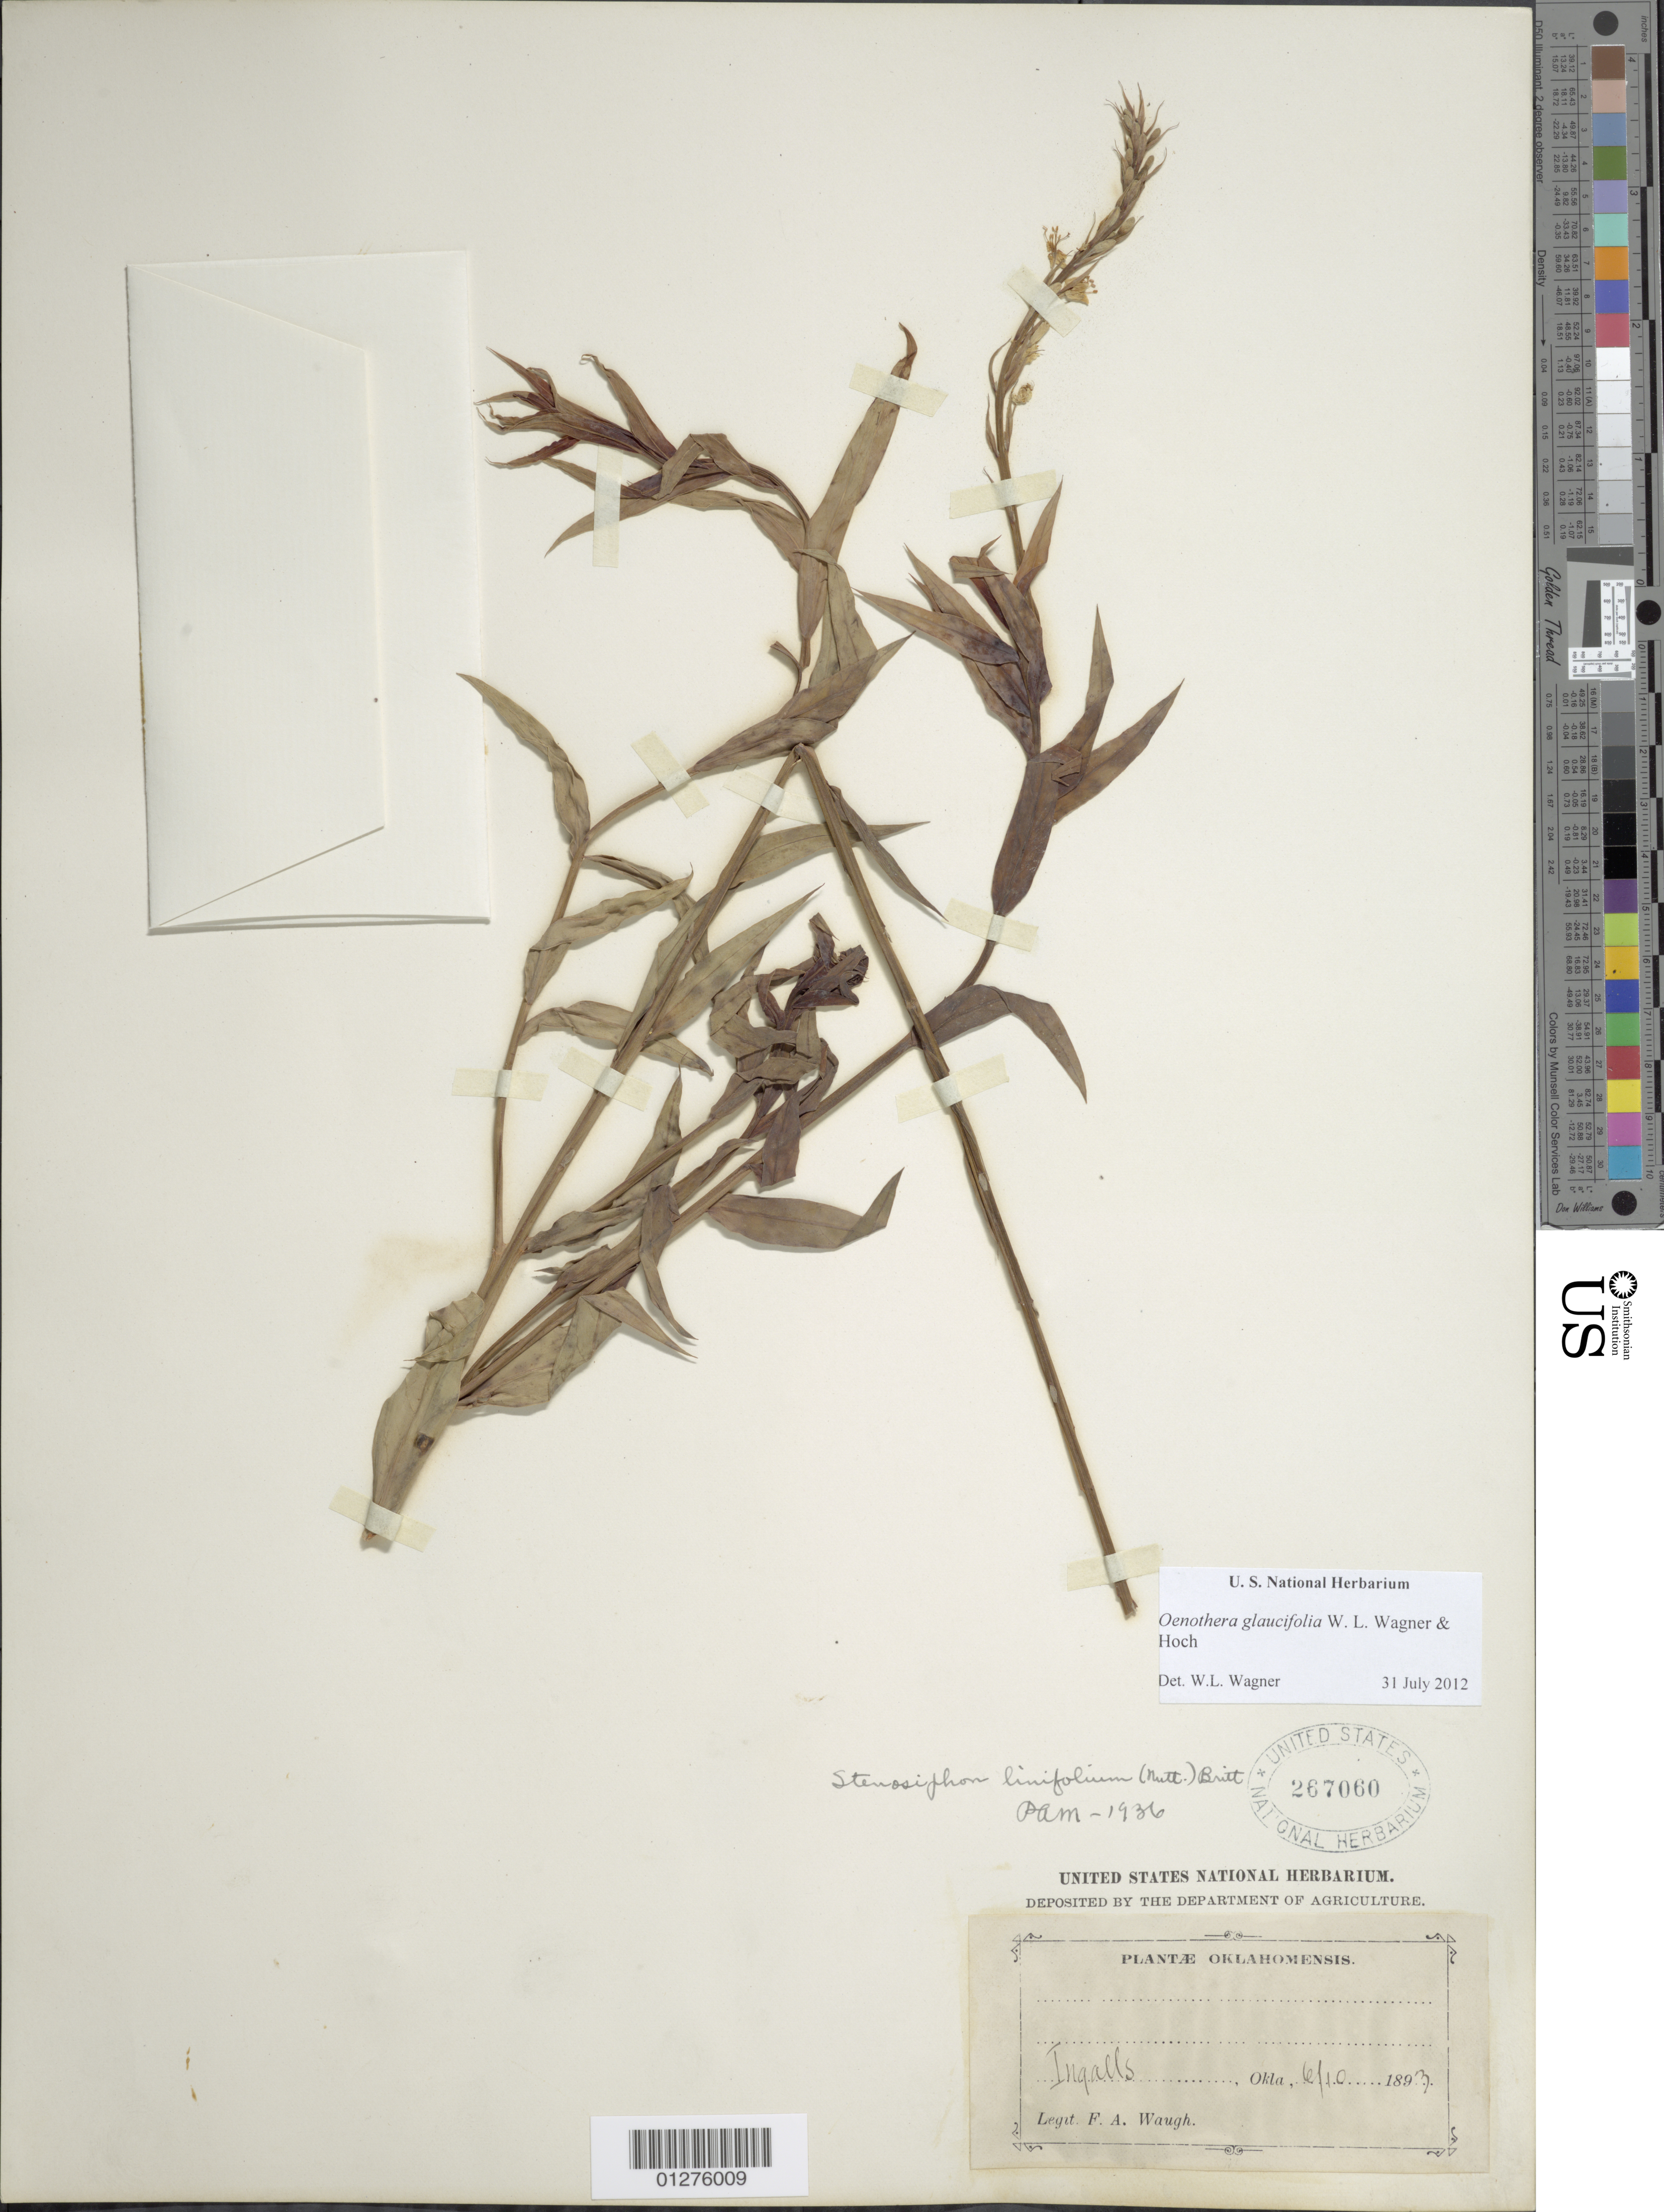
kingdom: Plantae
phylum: Tracheophyta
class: Magnoliopsida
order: Myrtales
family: Onagraceae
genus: Oenothera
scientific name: Oenothera glaucifolia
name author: W.L. Wagner & Hoch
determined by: Wagner, W. L., (BOT), Smithsonian Institution - National Museum of Natural History (UNITED STATES)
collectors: F. Waugh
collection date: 1893-06-10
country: United States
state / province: Oklahoma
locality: Ingalls.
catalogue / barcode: US 267060